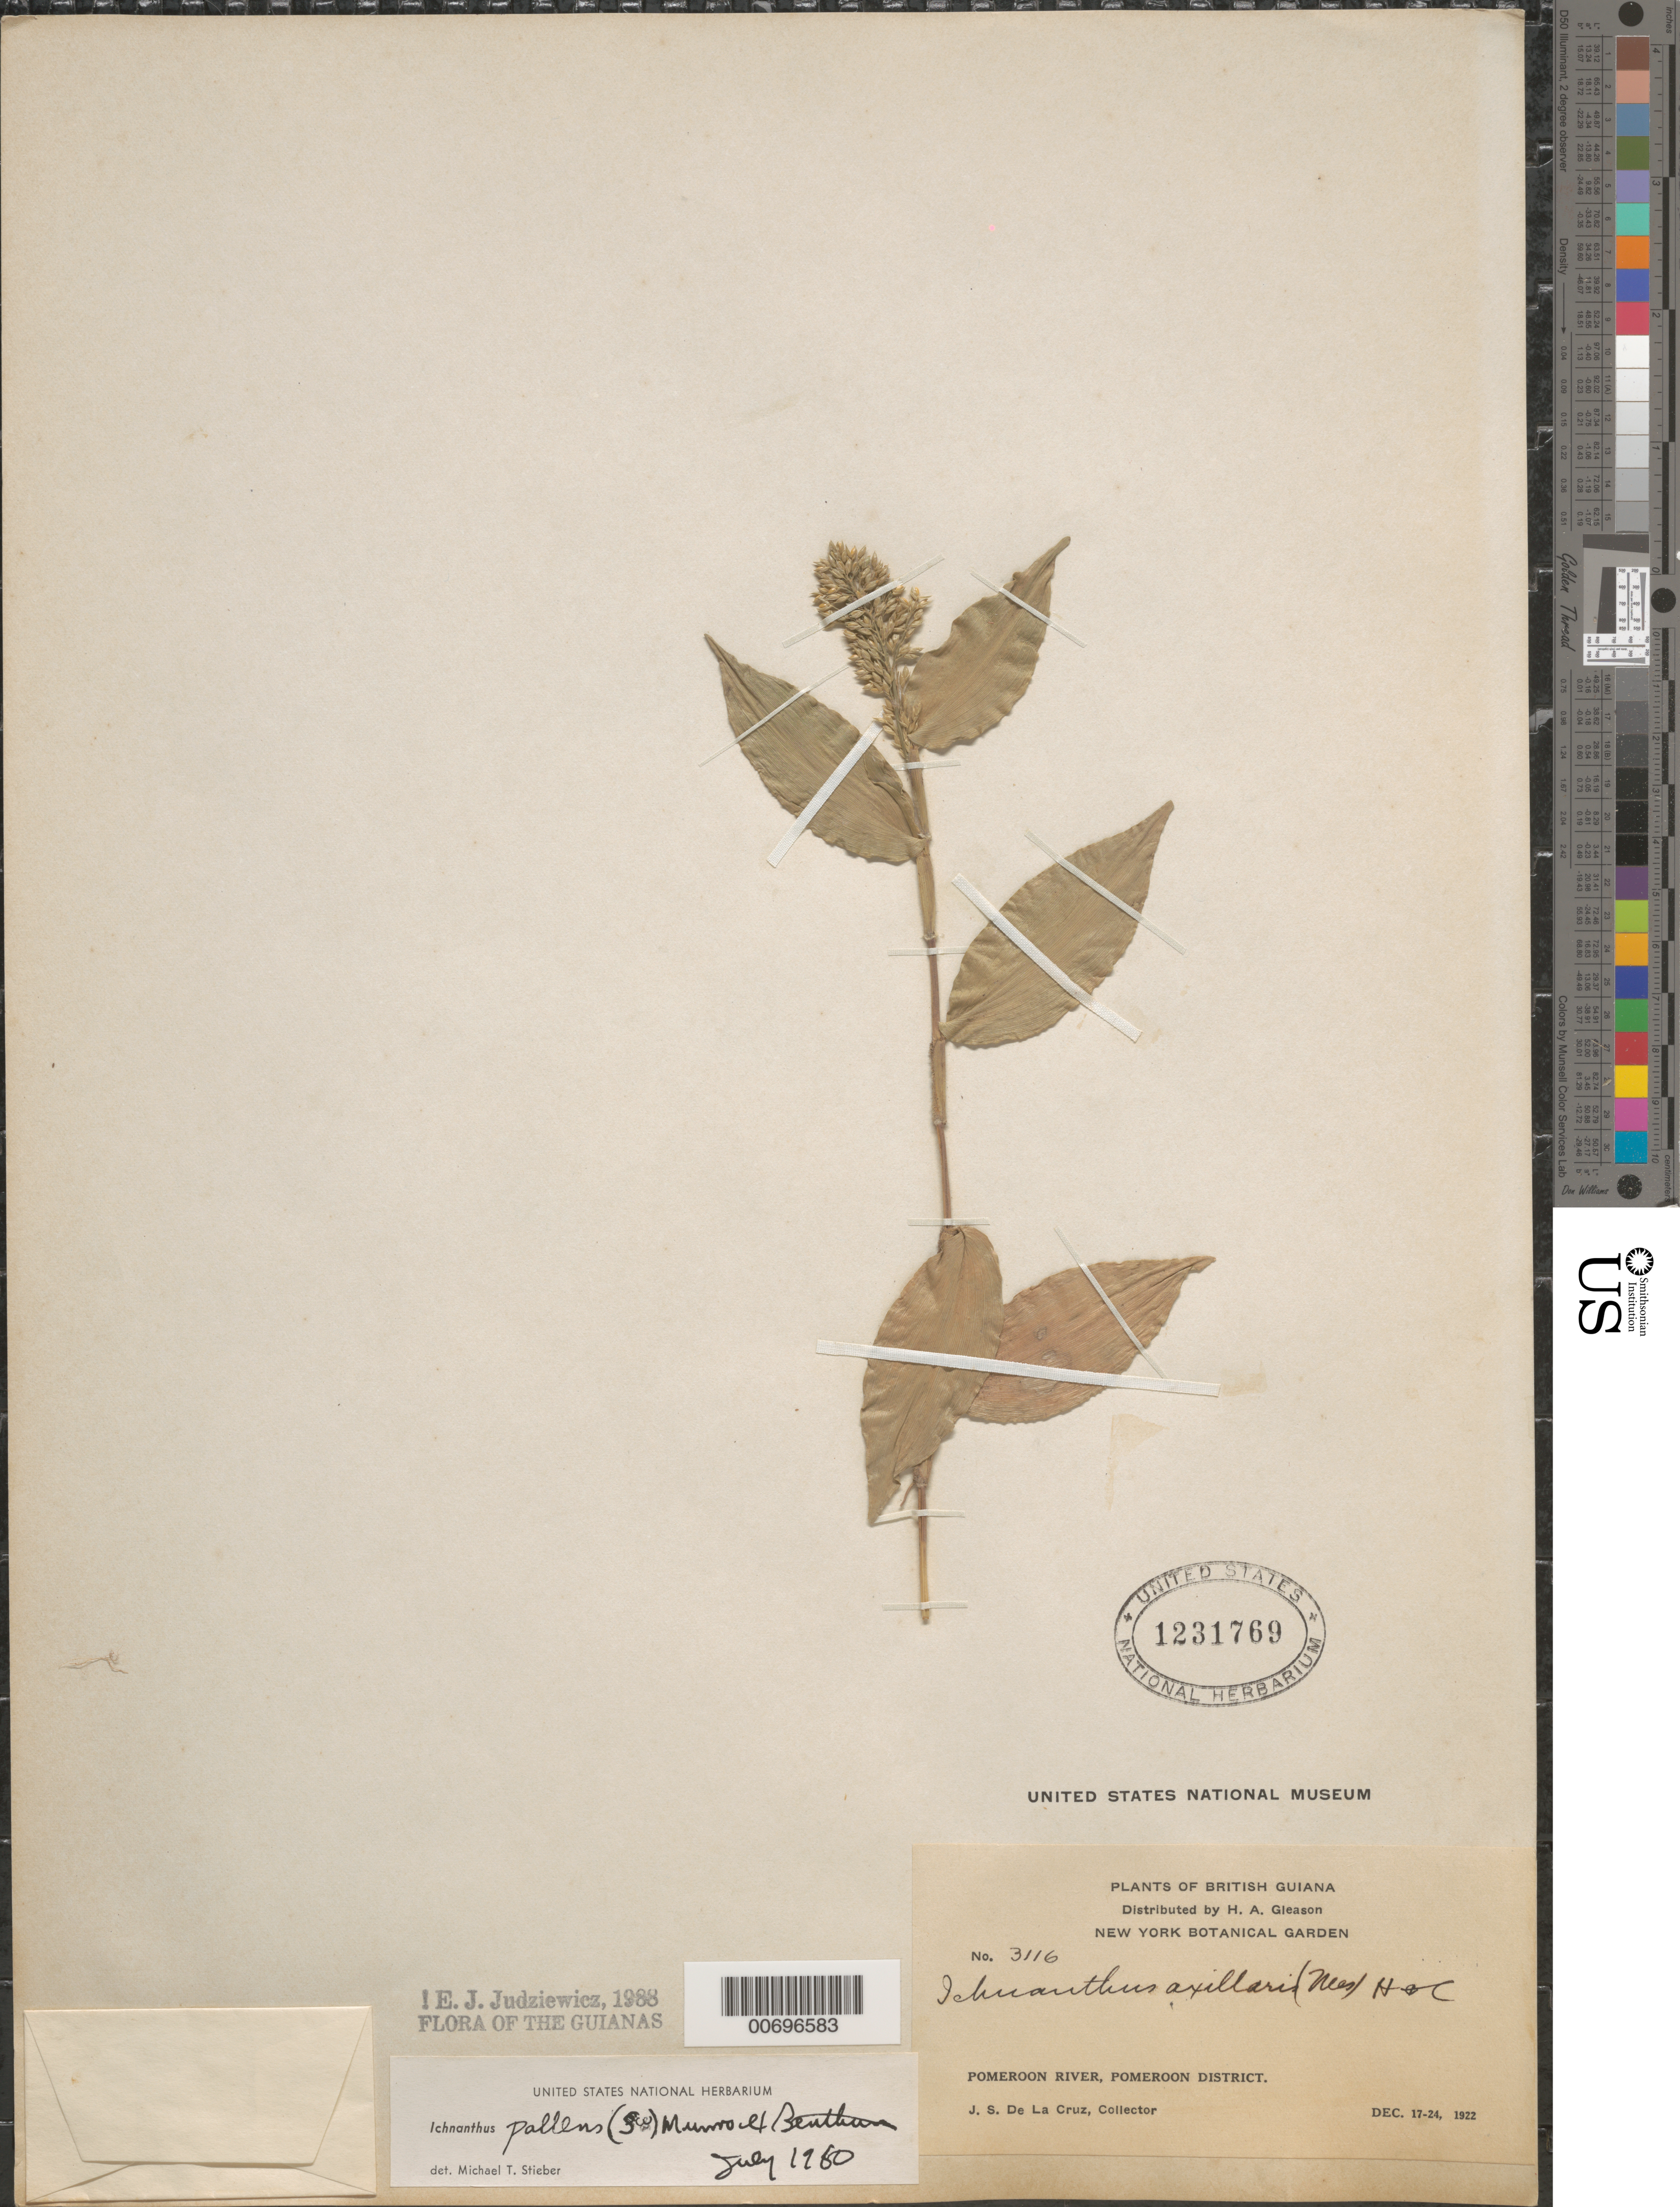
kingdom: Plantae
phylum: Tracheophyta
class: Liliopsida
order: Poales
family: Poaceae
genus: Ichnanthus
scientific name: Ichnanthus pallens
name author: (Sw.) Munro ex Benth.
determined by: Stieber, M. T.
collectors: J. S. de la Cruz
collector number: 3116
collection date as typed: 17-Dec-22 to 24-Dec-22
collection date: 1922-12-17/1922-12-24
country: Guyana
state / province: Pomeroon-Supenaam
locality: Pomeroon R.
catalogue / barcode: US 1231769